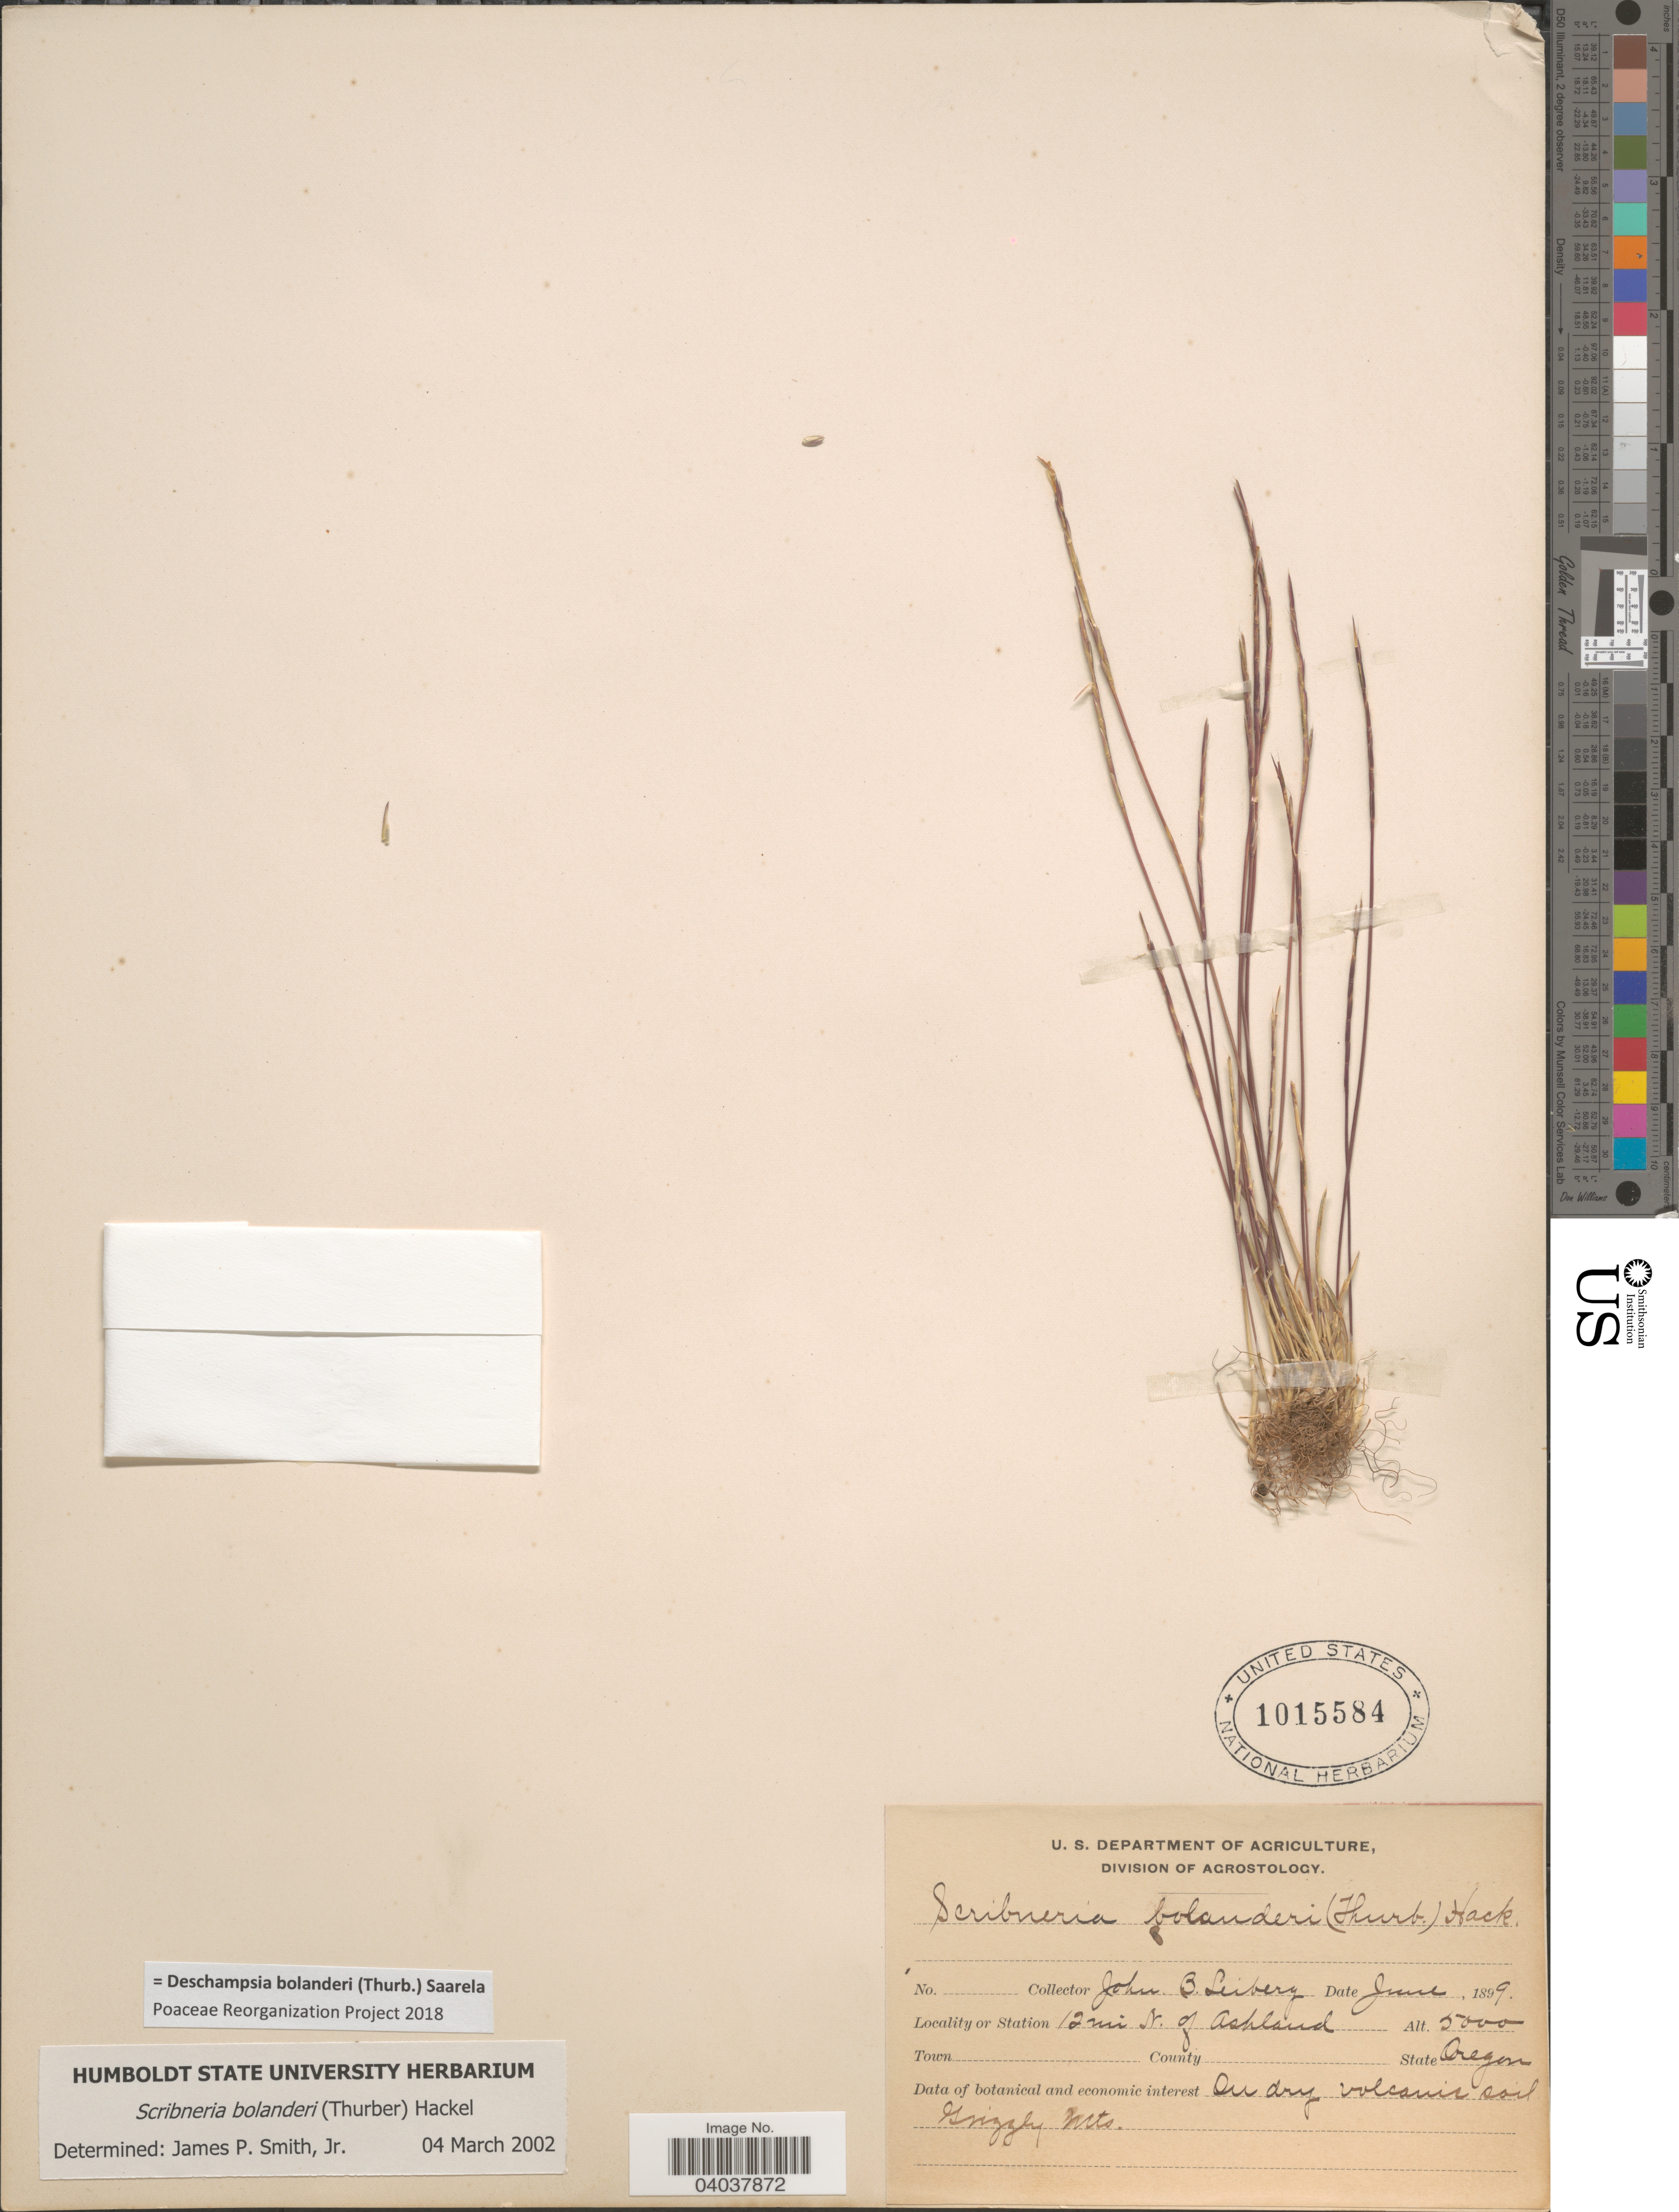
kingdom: Plantae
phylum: Tracheophyta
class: Liliopsida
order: Poales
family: Poaceae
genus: Deschampsia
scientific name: Deschampsia bolanderi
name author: (Thurb.) Saarela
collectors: J. B. Leiberg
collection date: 1899-06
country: United States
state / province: Oregon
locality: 12 mi N. of Ashland. Grizzly Mts.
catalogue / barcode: US 1015584